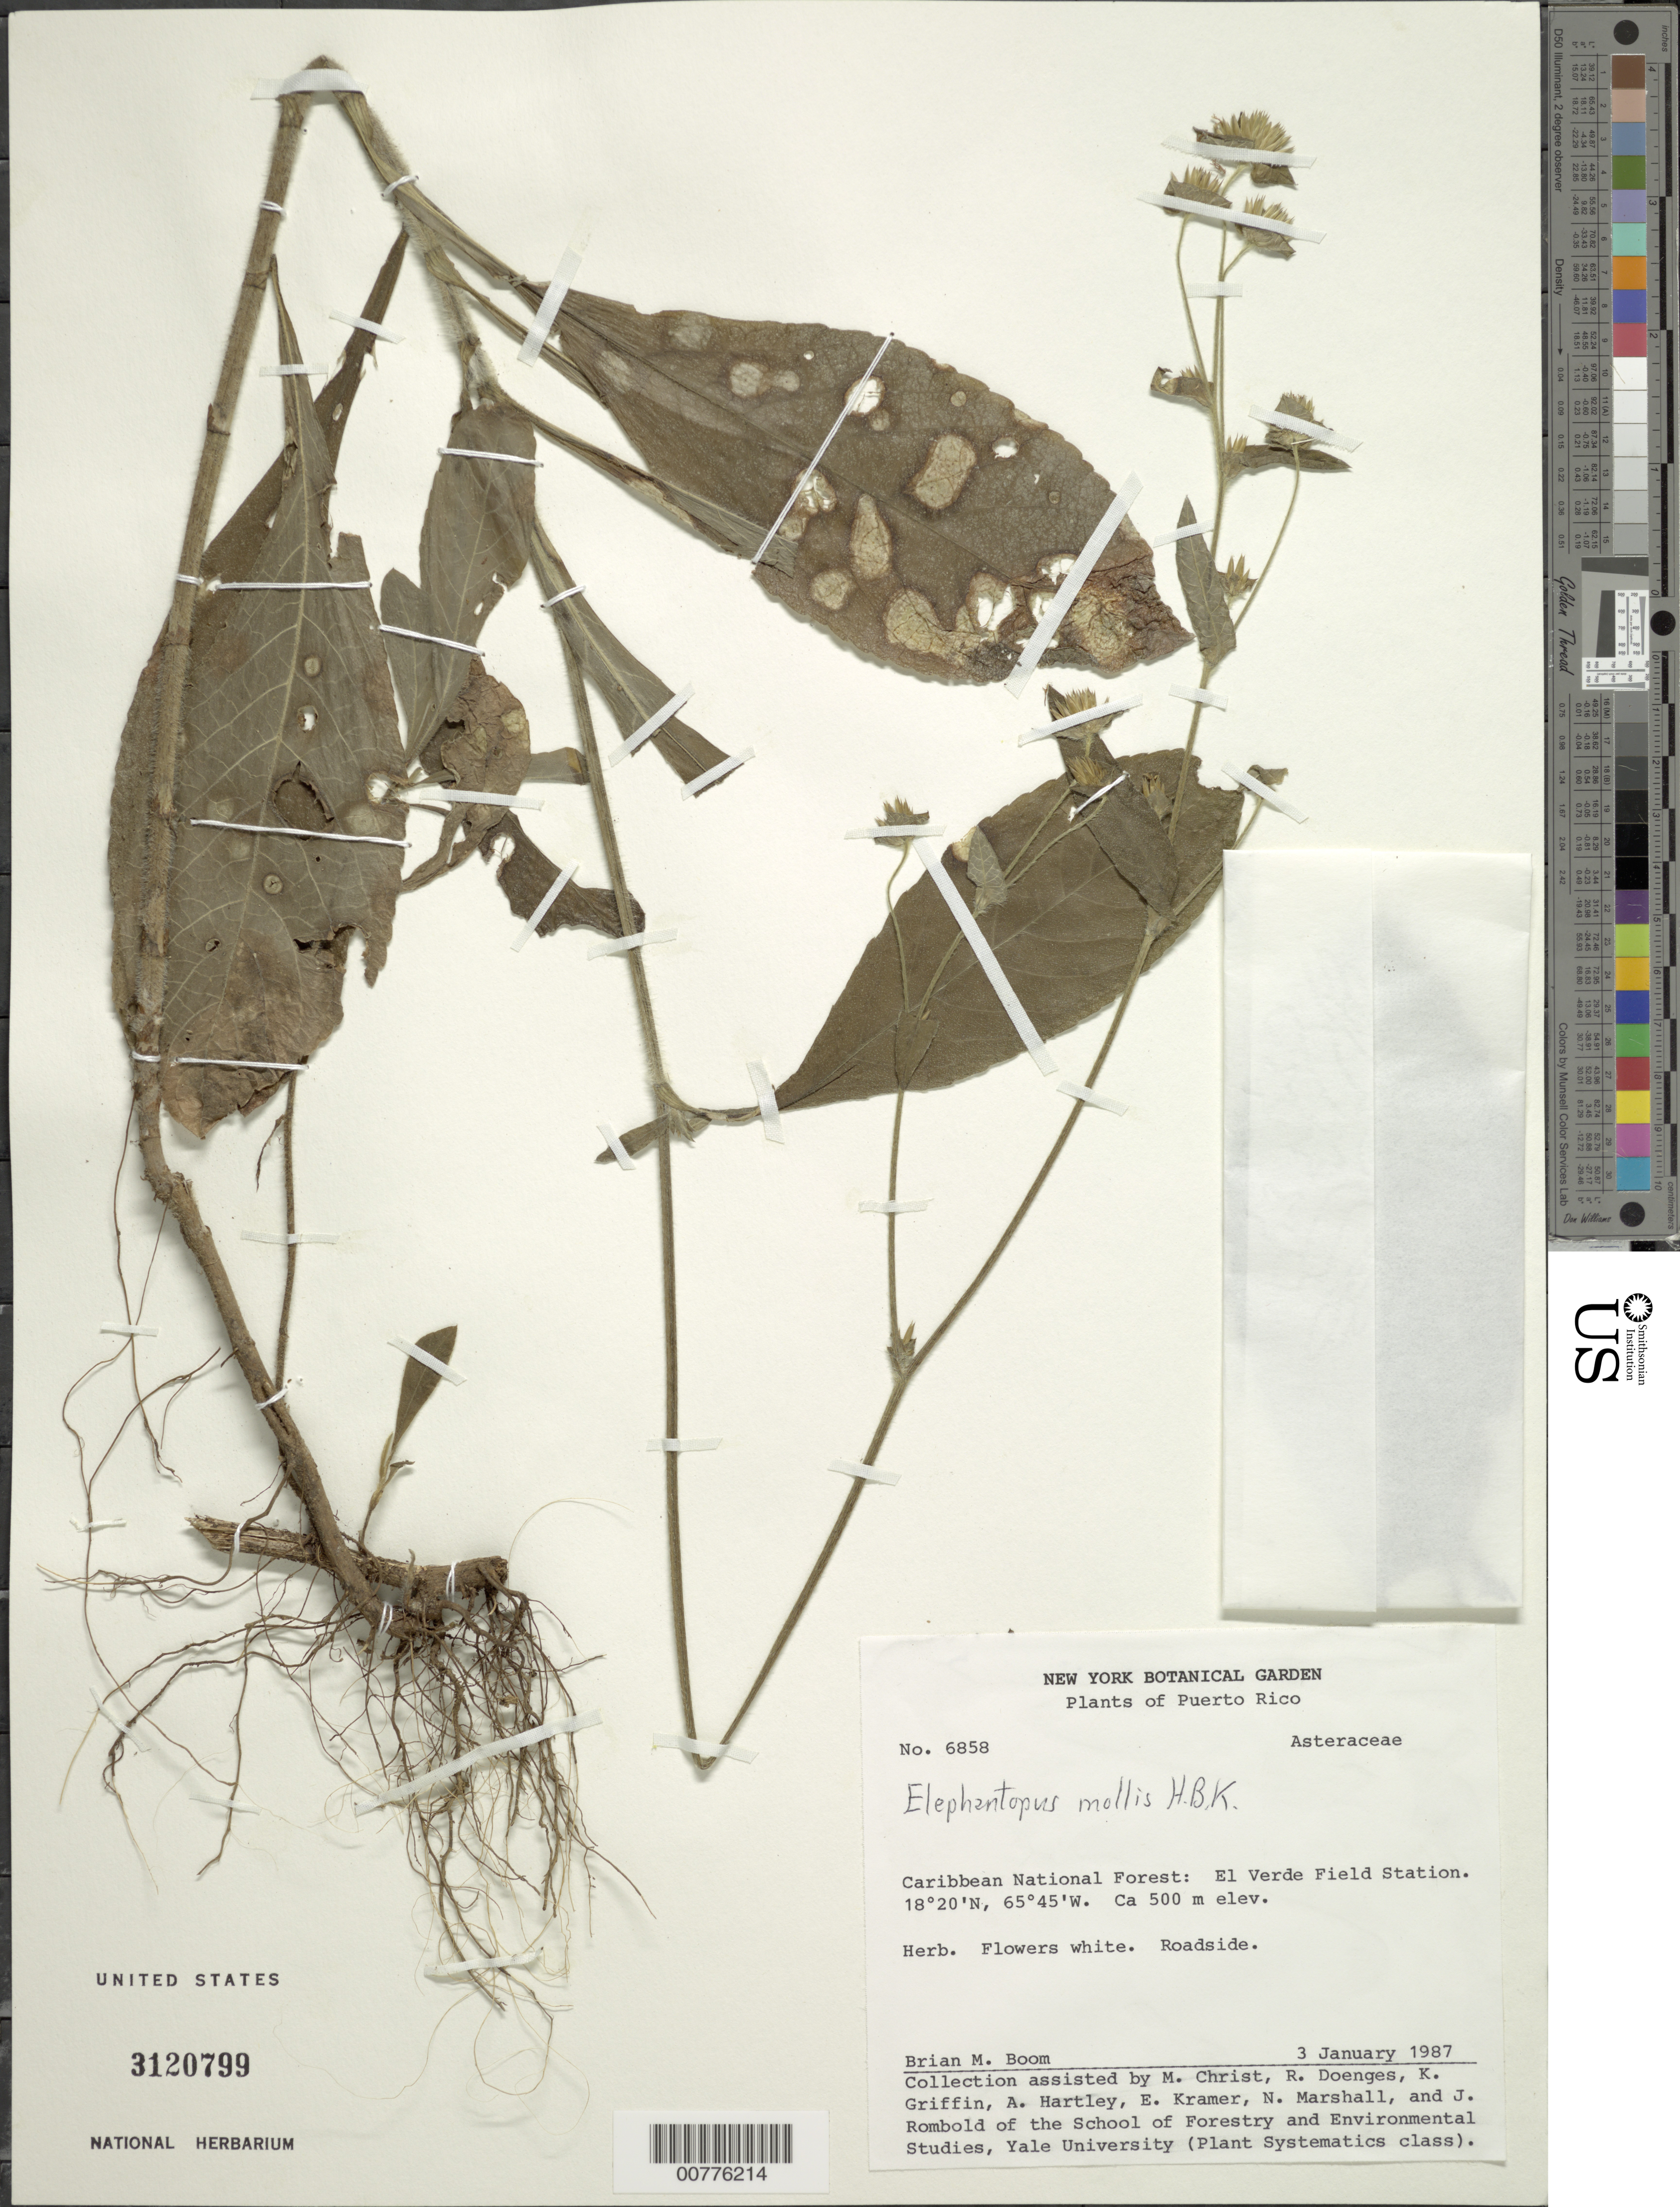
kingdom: Plantae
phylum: Tracheophyta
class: Magnoliopsida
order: Asterales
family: Asteraceae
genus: Elephantopus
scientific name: Elephantopus mollis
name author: Kunth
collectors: B. M. Boom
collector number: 6858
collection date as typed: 03 Jan 1987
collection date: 1987-01-03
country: Puerto Rico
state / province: Río Grande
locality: Caribbean National Forest: El Verde Field Station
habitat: Roadside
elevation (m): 500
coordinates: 18.33333333, -65.75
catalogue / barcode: US 3120799